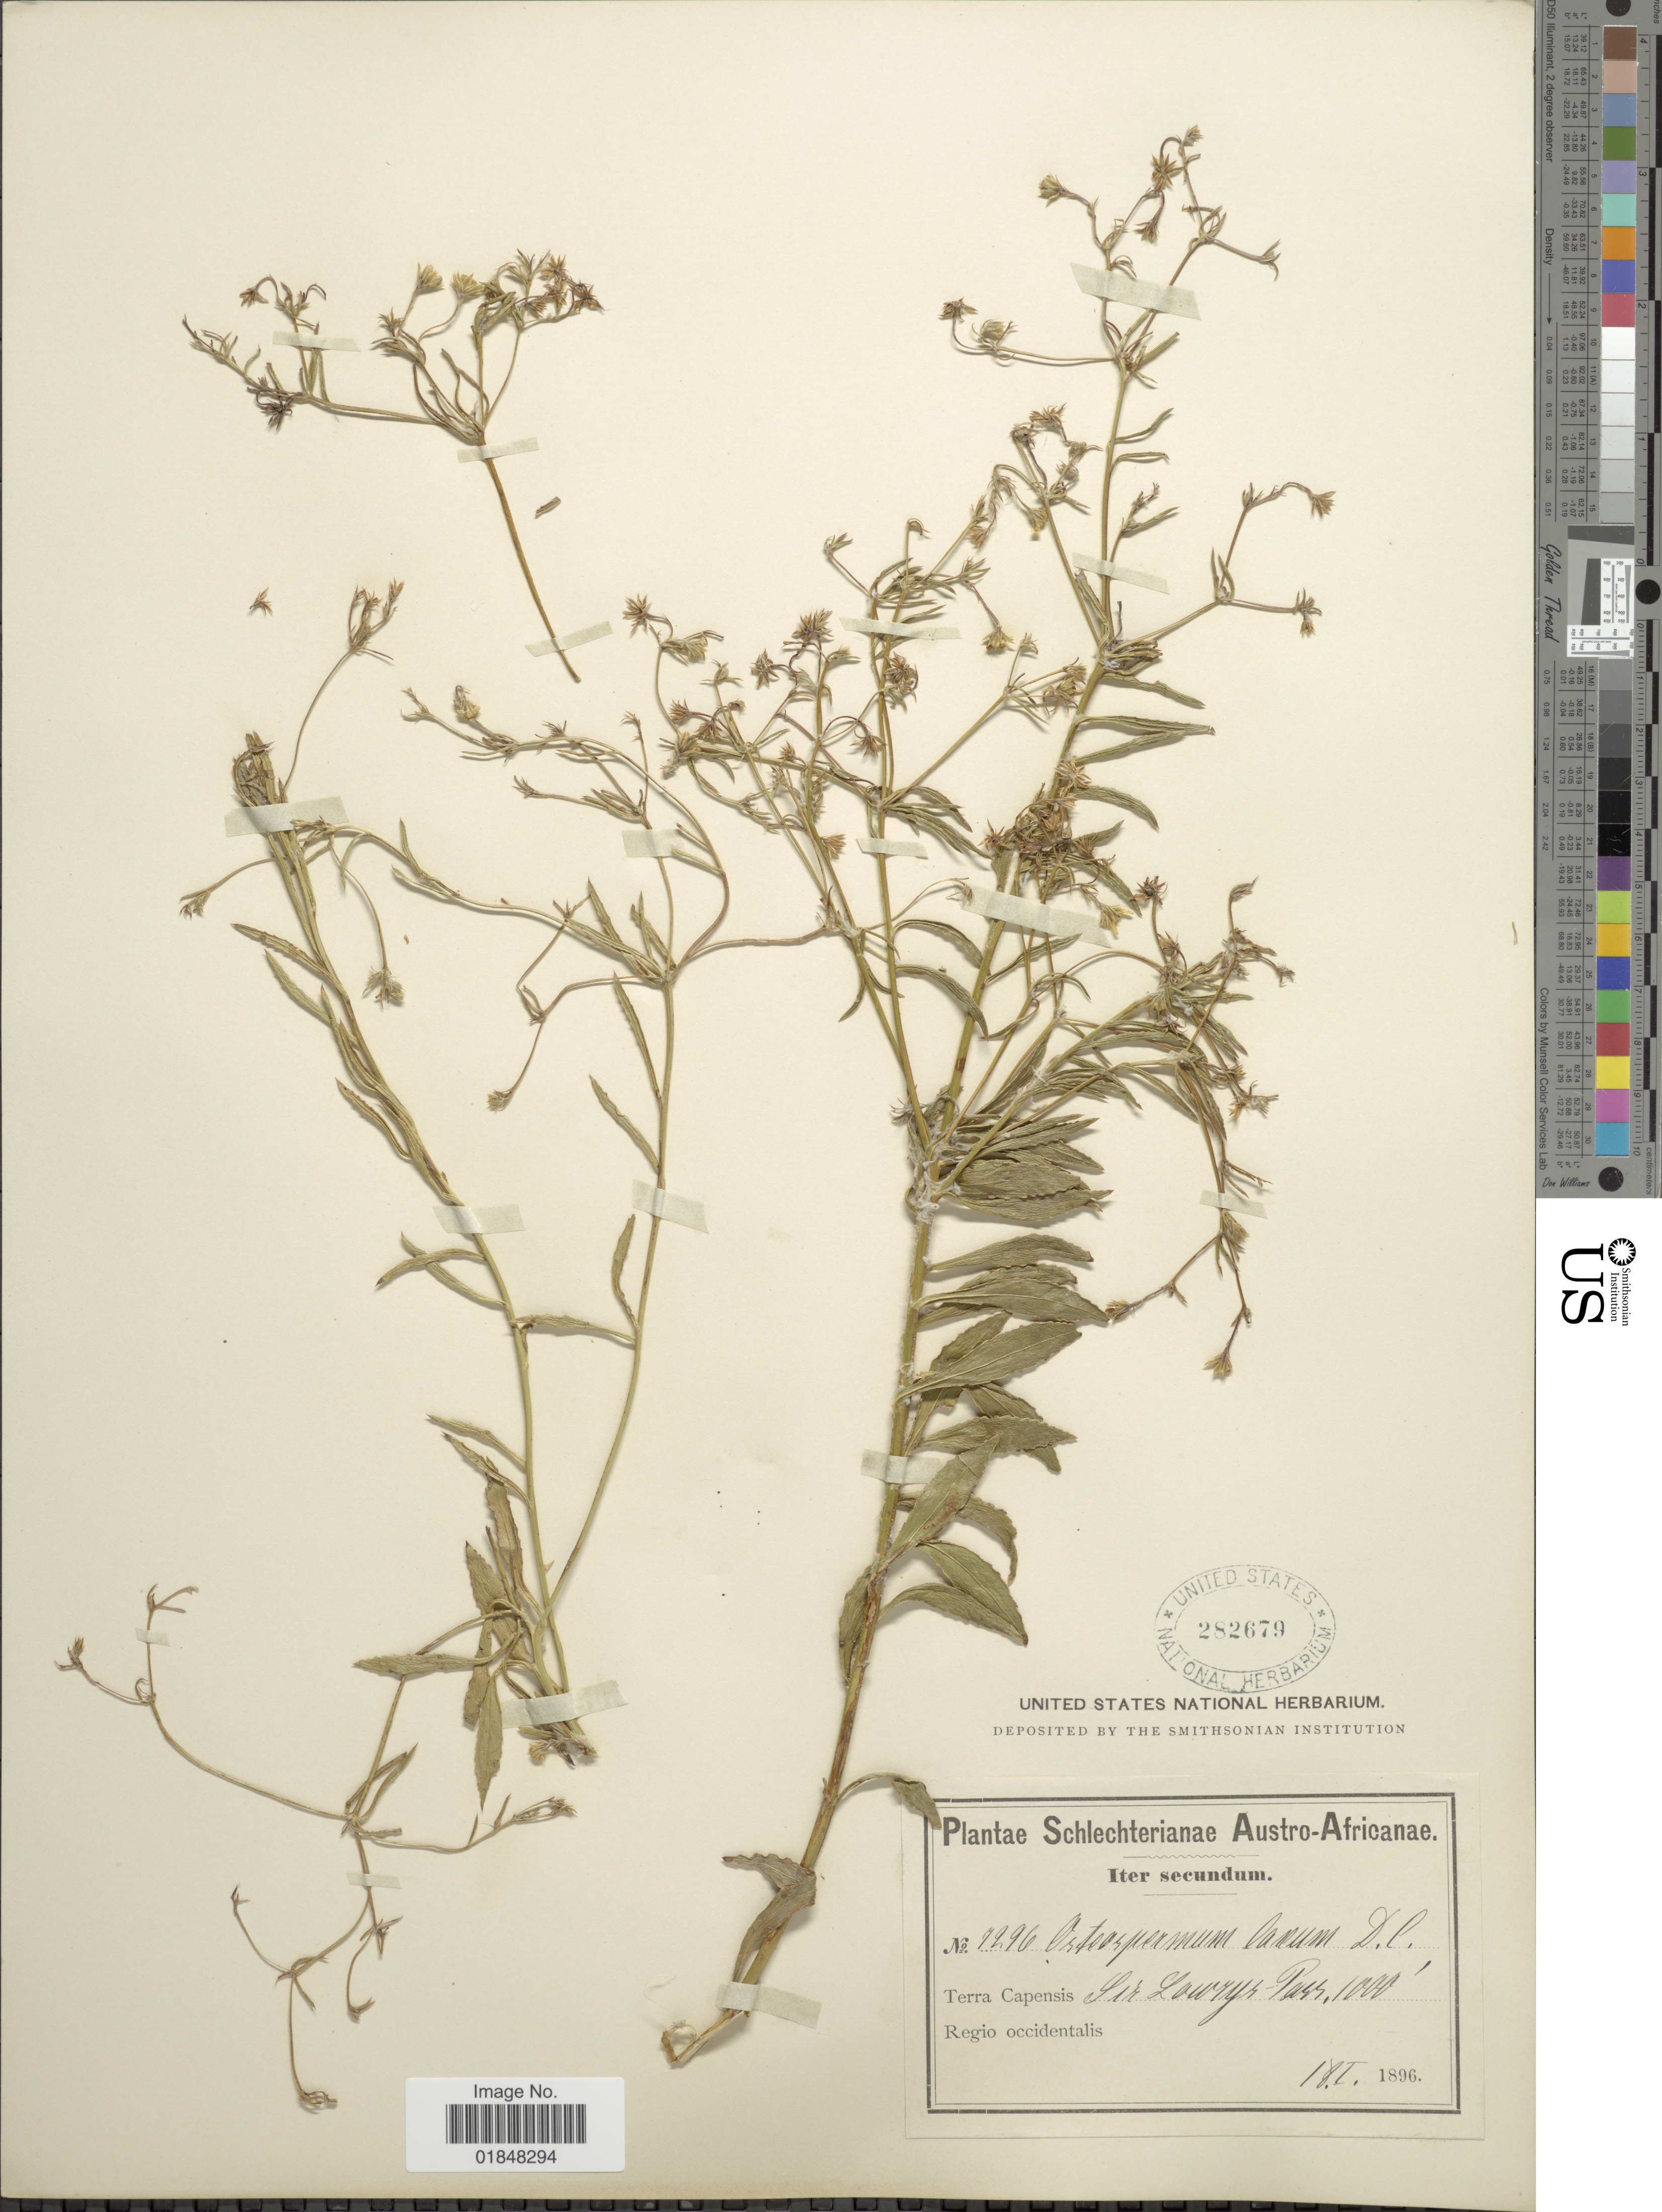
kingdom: Plantae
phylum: Tracheophyta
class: Magnoliopsida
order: Asterales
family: Asteraceae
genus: Osteospermum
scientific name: Osteospermum ciliatum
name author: P.J. Bergius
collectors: Schlechter, --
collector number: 7296*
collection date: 1896-01-18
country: South Africa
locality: Austro - Africanae, Terra Capensis, Sir Lowry's Pass, Regio occidentalis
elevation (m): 305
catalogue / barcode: US 282679